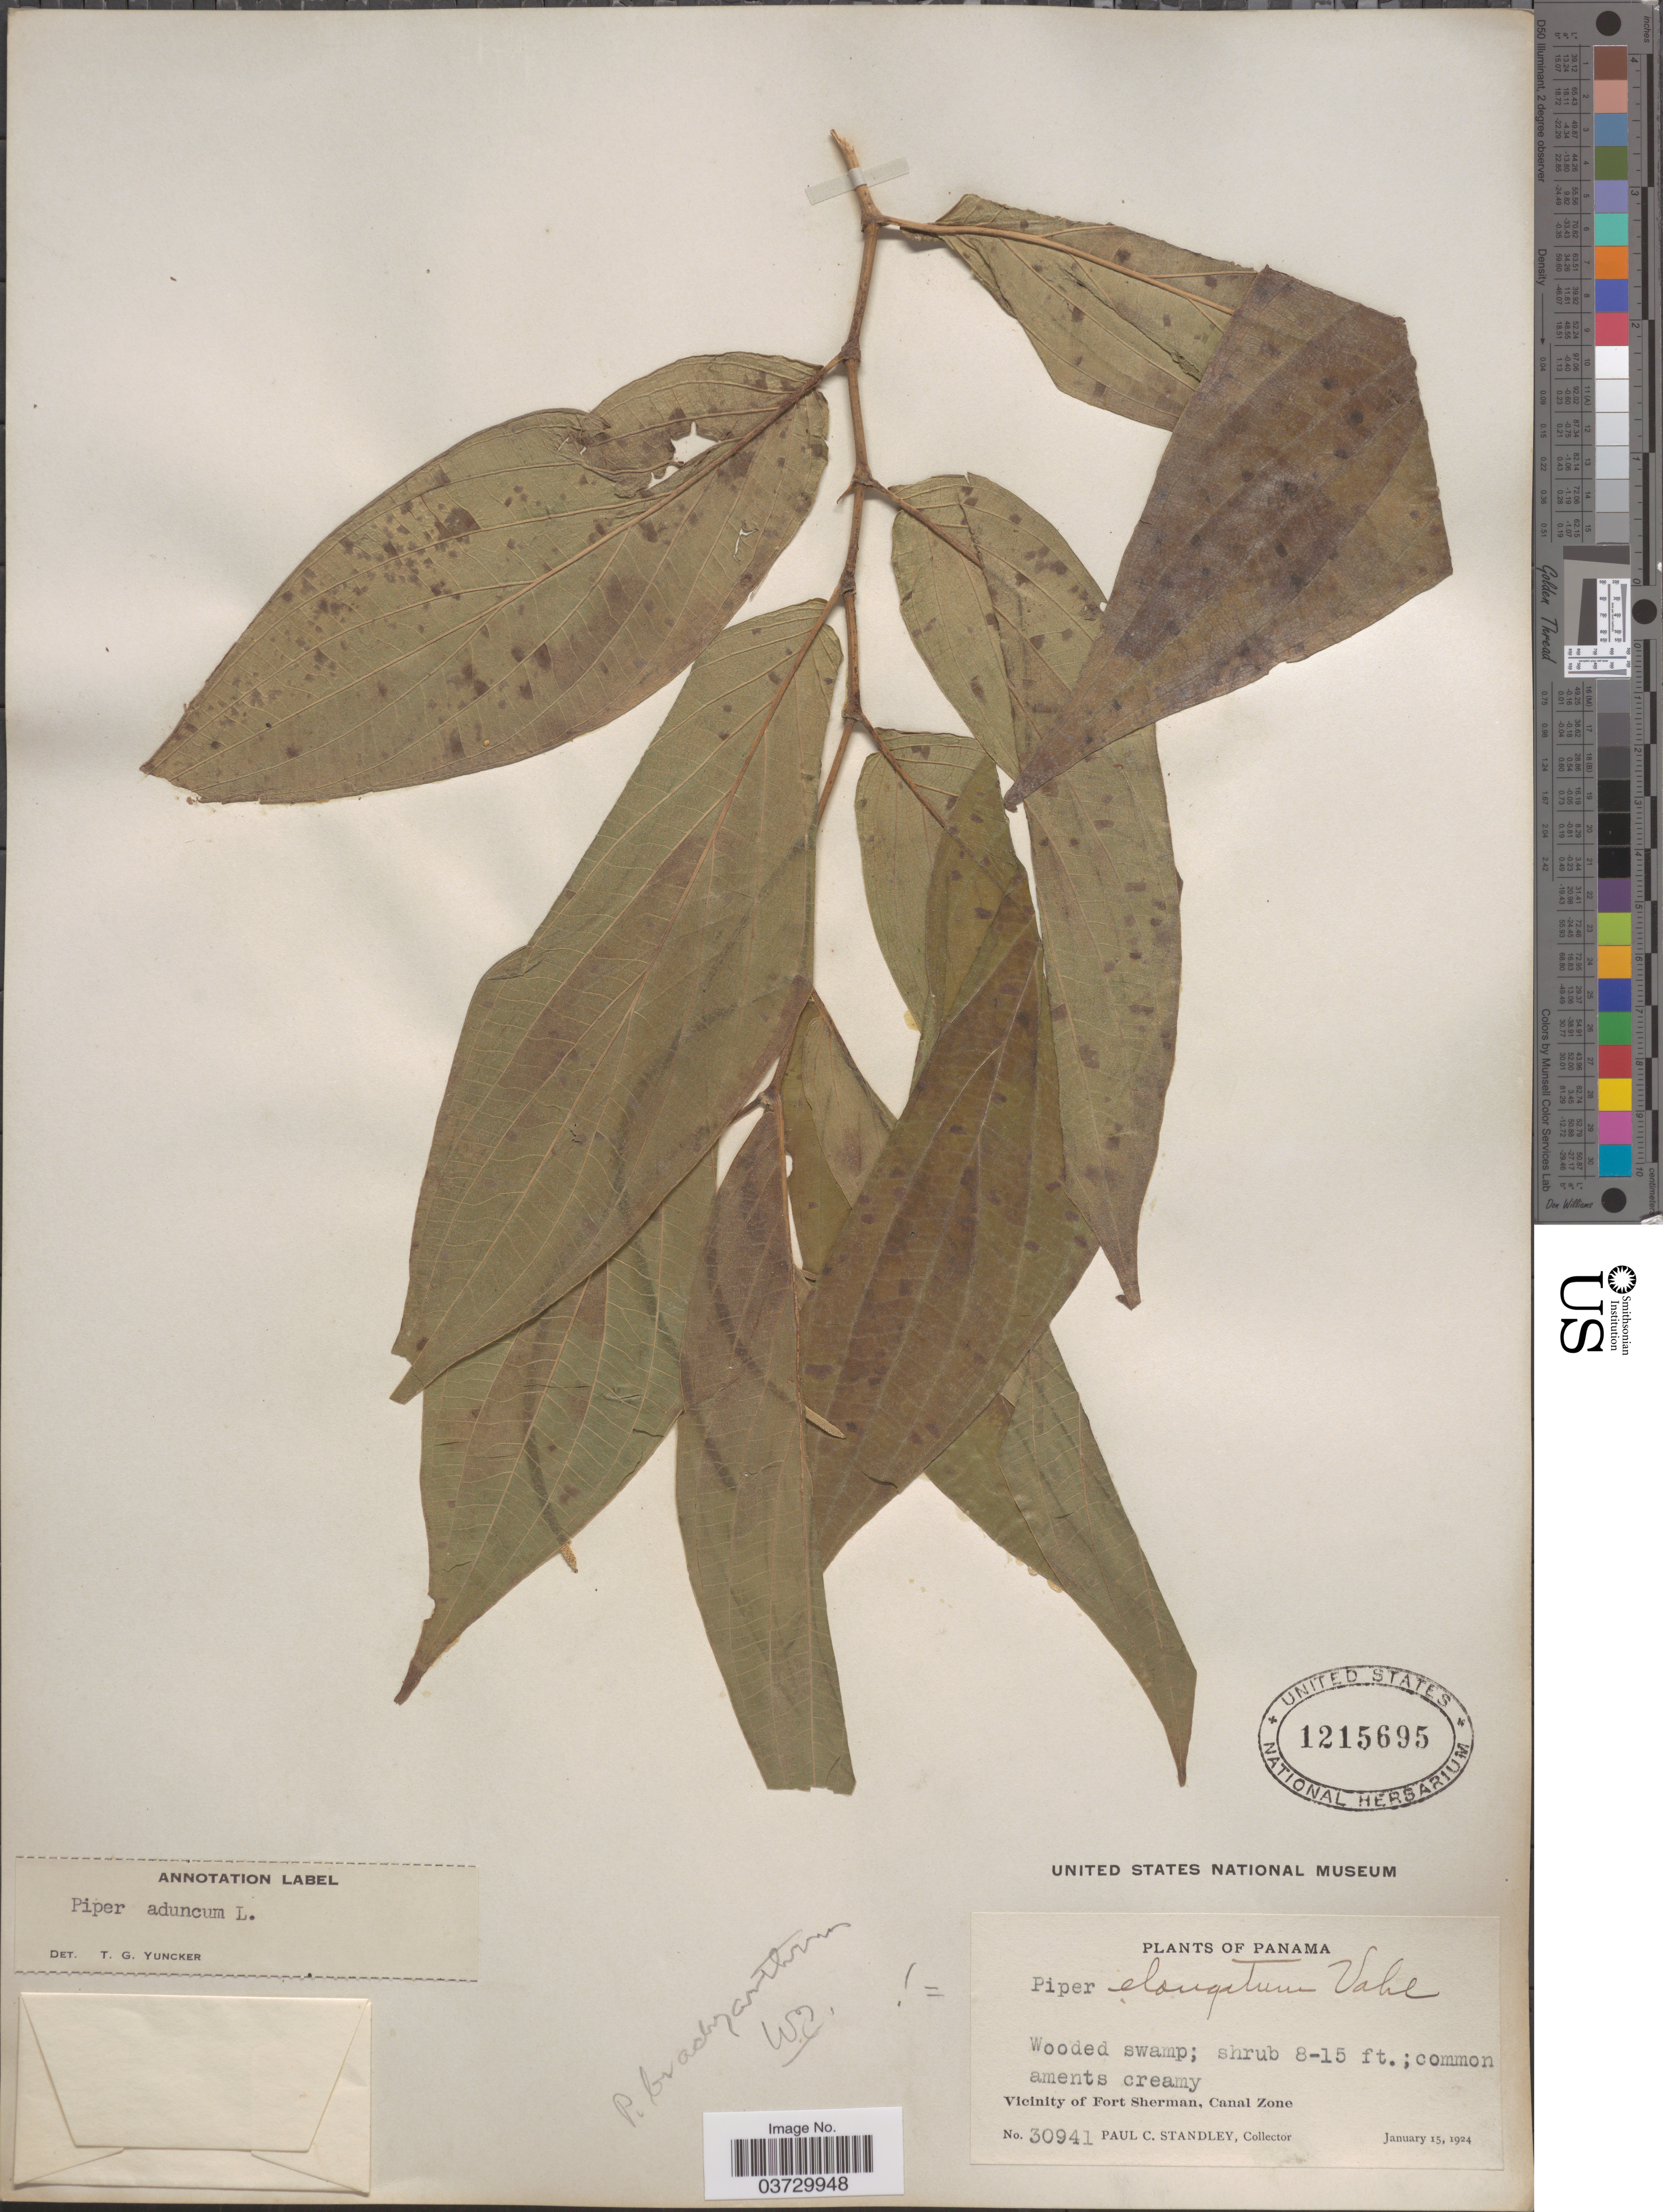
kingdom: Plantae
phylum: Tracheophyta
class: Magnoliopsida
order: Piperales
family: Piperaceae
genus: Piper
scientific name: Piper aduncum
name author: L.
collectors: P. C. Standley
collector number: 30941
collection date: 1924-01-15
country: Panama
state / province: Colón / Panamá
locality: Vicinity of Fort Sherman, Canal Zone.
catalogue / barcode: US 1215695